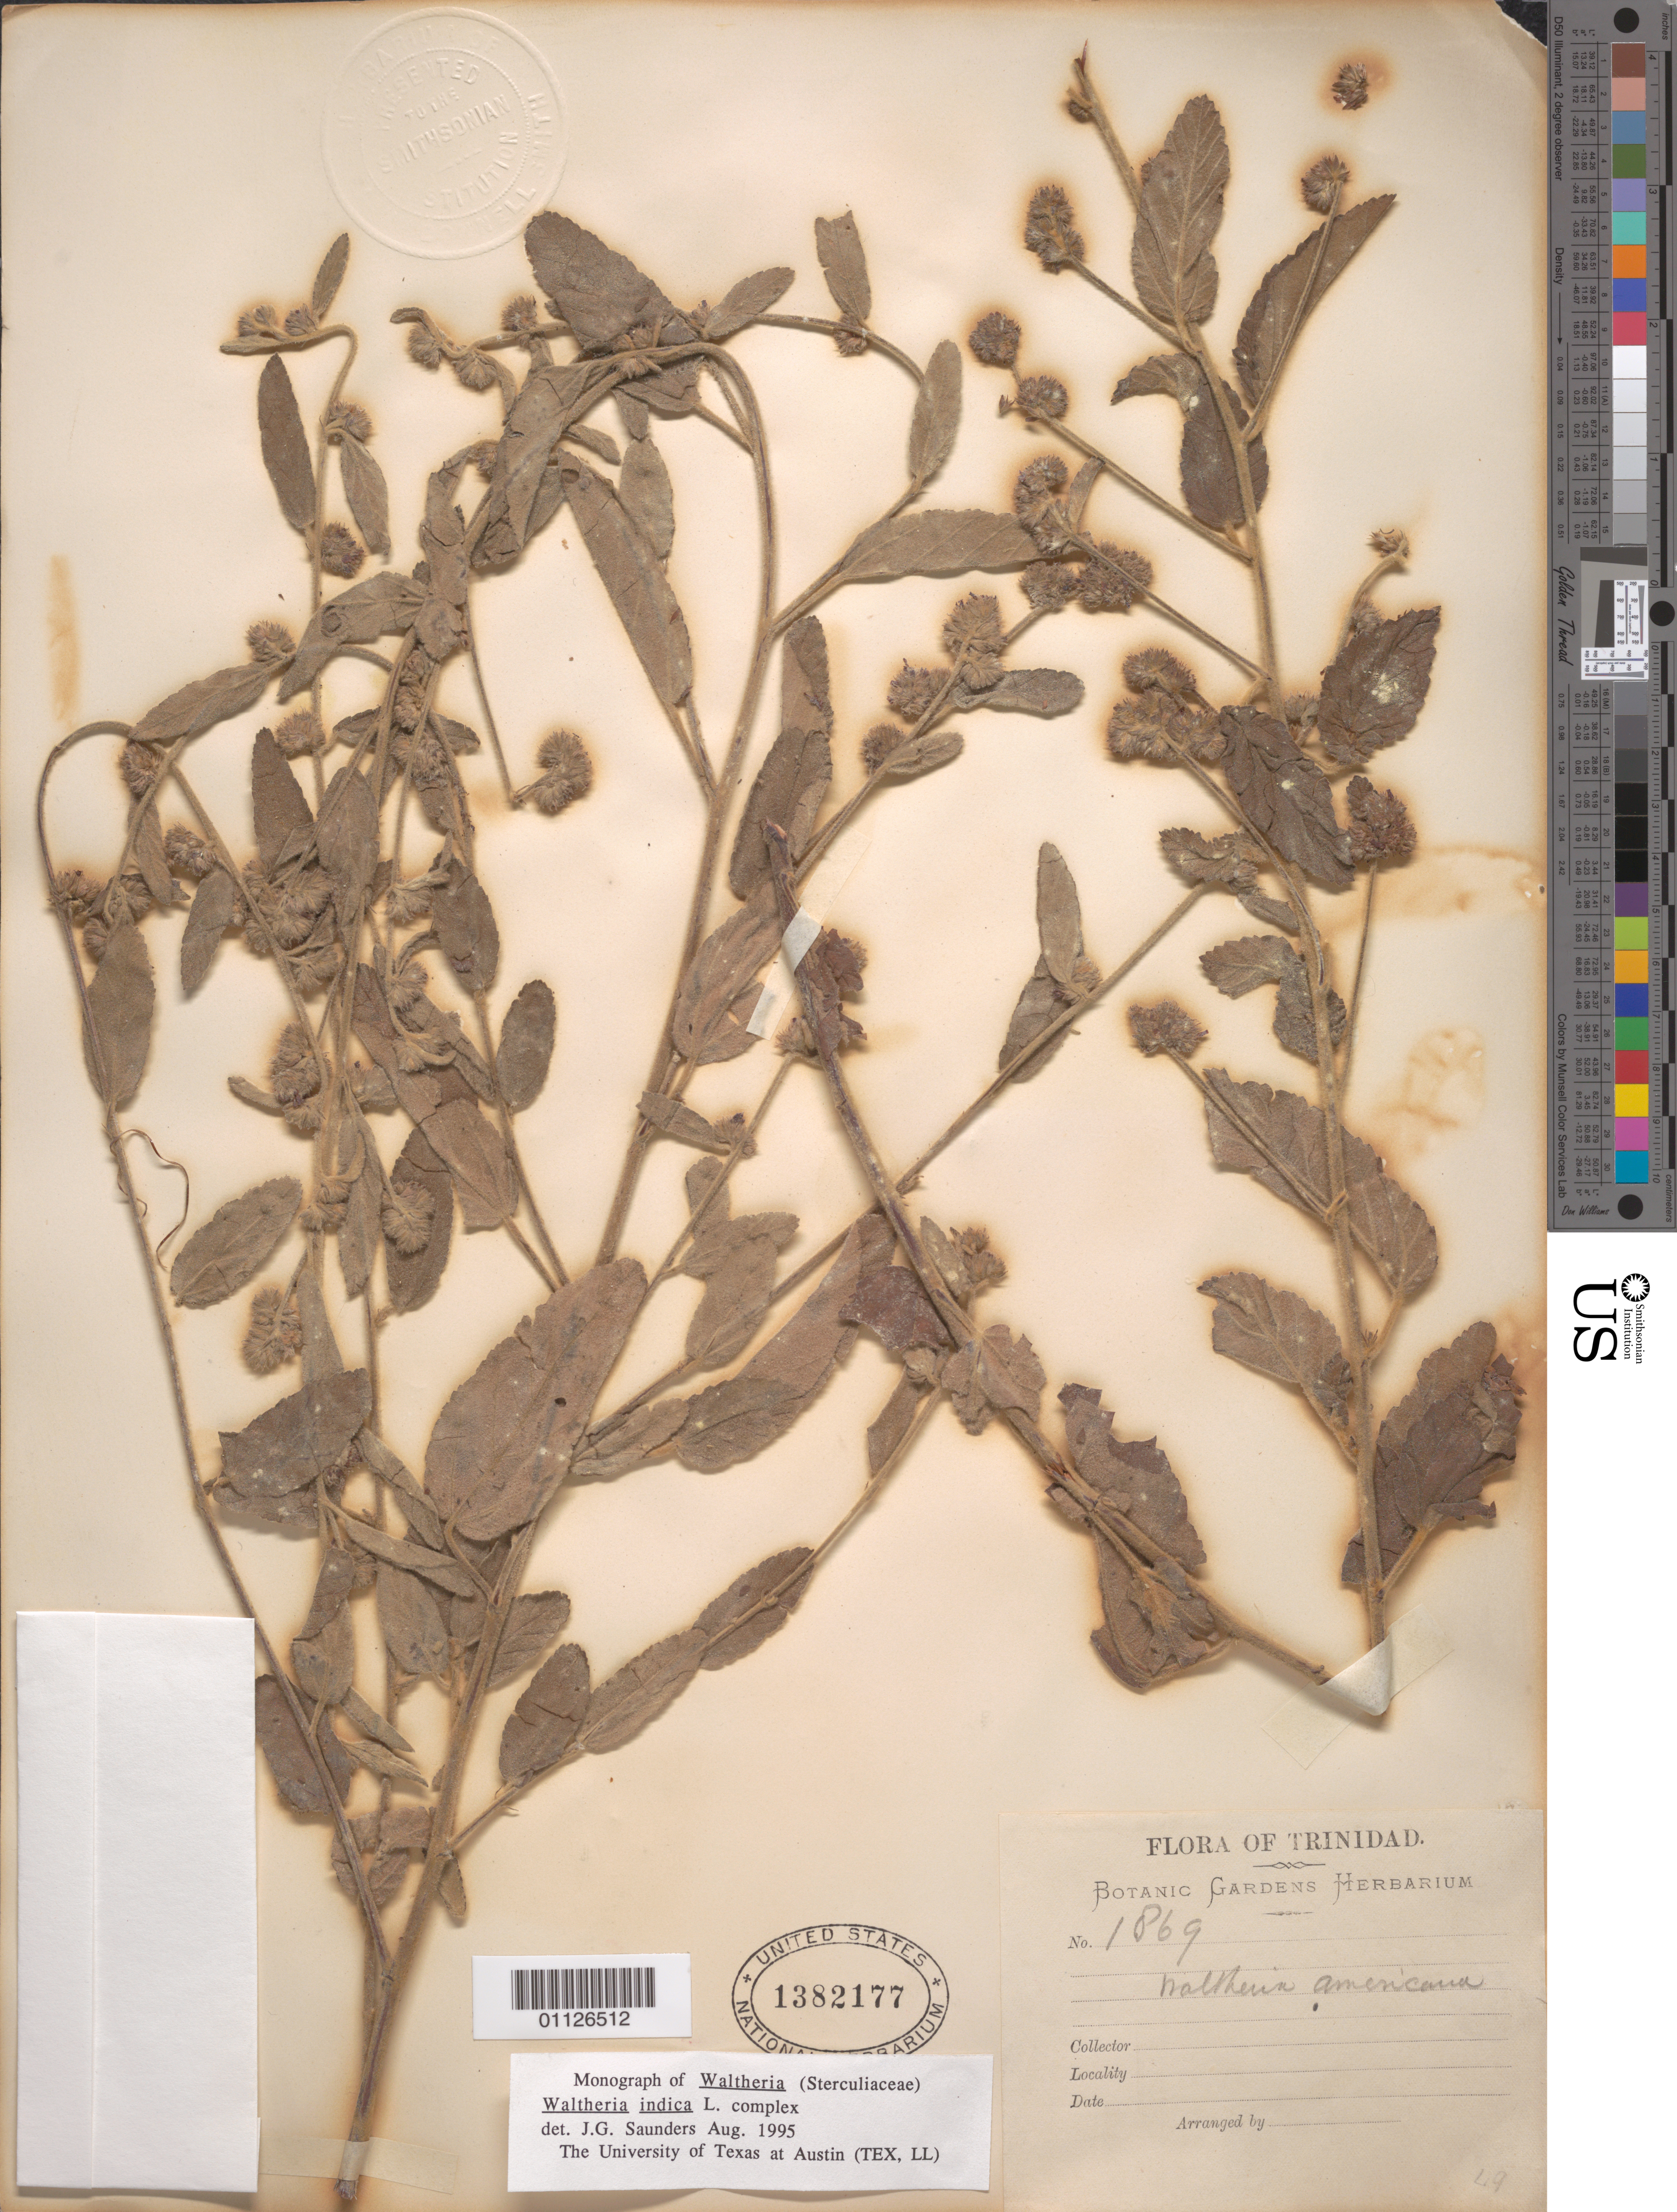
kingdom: Plantae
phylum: Tracheophyta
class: Magnoliopsida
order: Malvales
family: Malvaceae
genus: Waltheria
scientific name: Waltheria indica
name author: L.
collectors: Botanic Gardens Herbarium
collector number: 1869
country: Trinidad and Tobago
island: Trinidad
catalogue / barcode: US 1382177